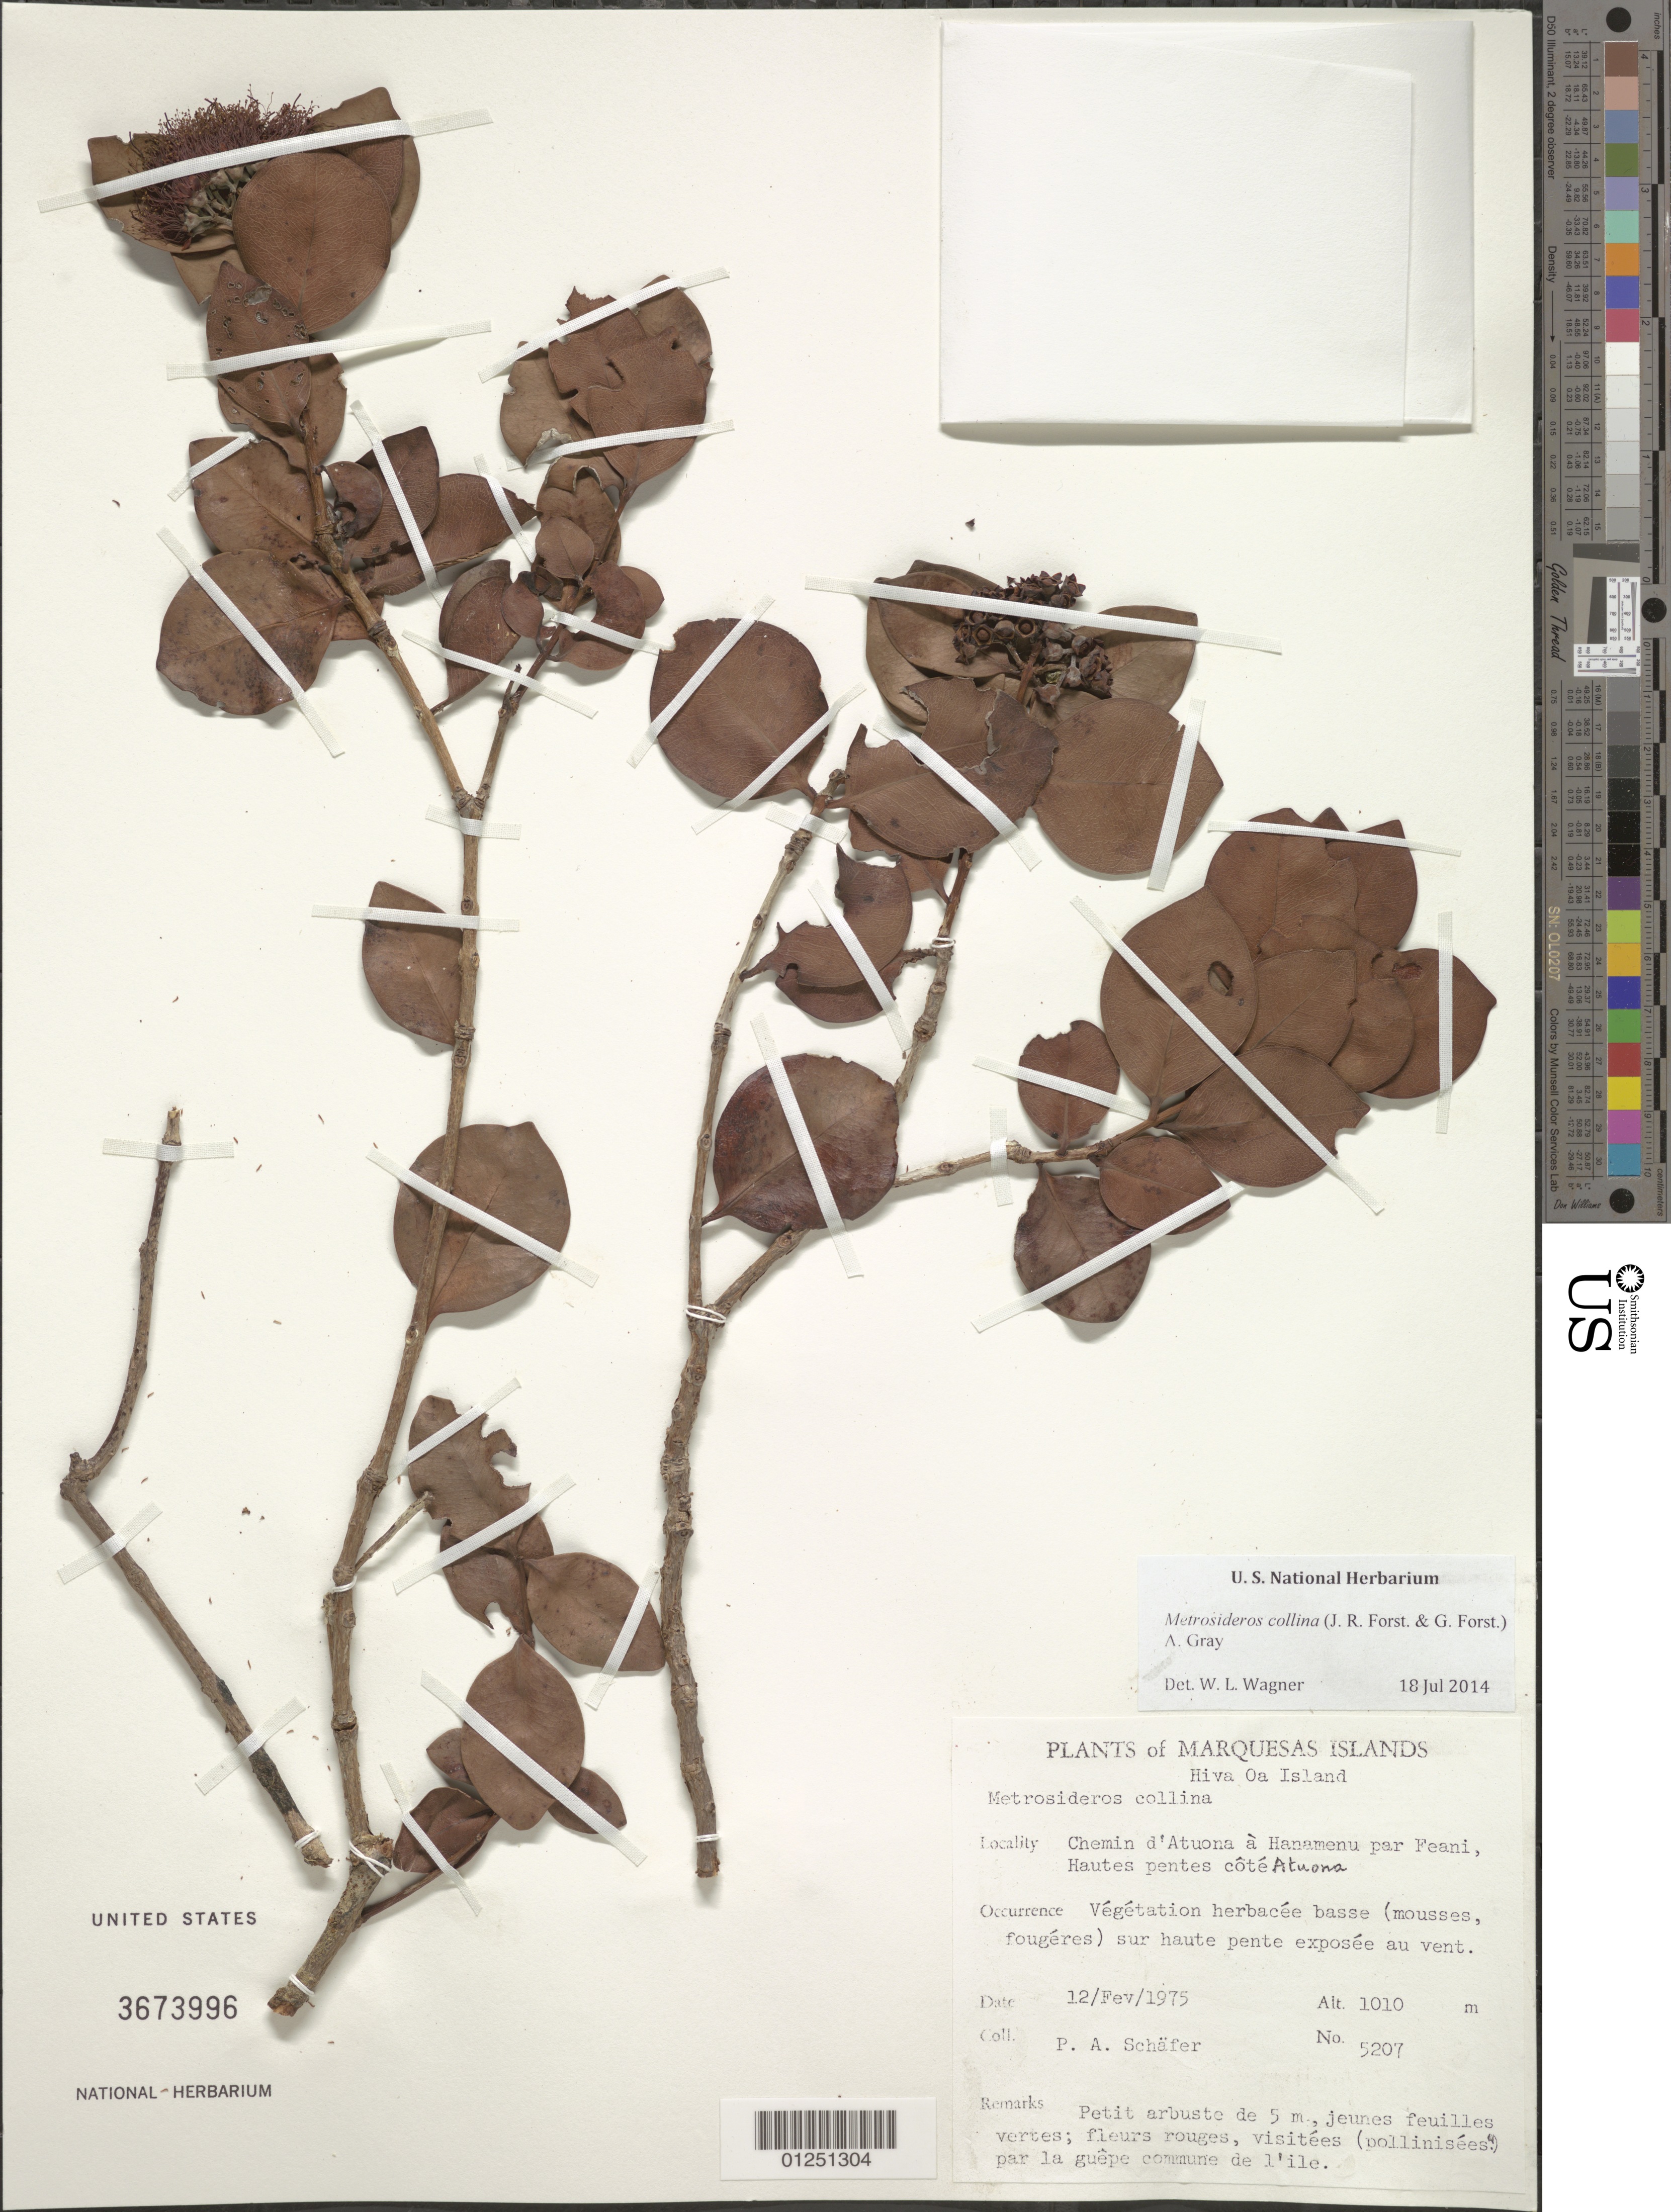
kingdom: Plantae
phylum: Tracheophyta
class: Magnoliopsida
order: Myrtales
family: Myrtaceae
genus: Metrosideros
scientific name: Metrosideros collina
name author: (J.R. Forst. & G. Forst.) A. Gray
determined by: Wagner, W. L., (BOT), Smithsonian Institution - National Museum of Natural History (UNITED STATES)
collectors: P. A. Schäfer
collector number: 5207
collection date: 1975-02-12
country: French Polynesia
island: Hiva Oa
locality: Chemin d'Atuona à Hanamenu par Feani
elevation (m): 1010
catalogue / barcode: US 3673996